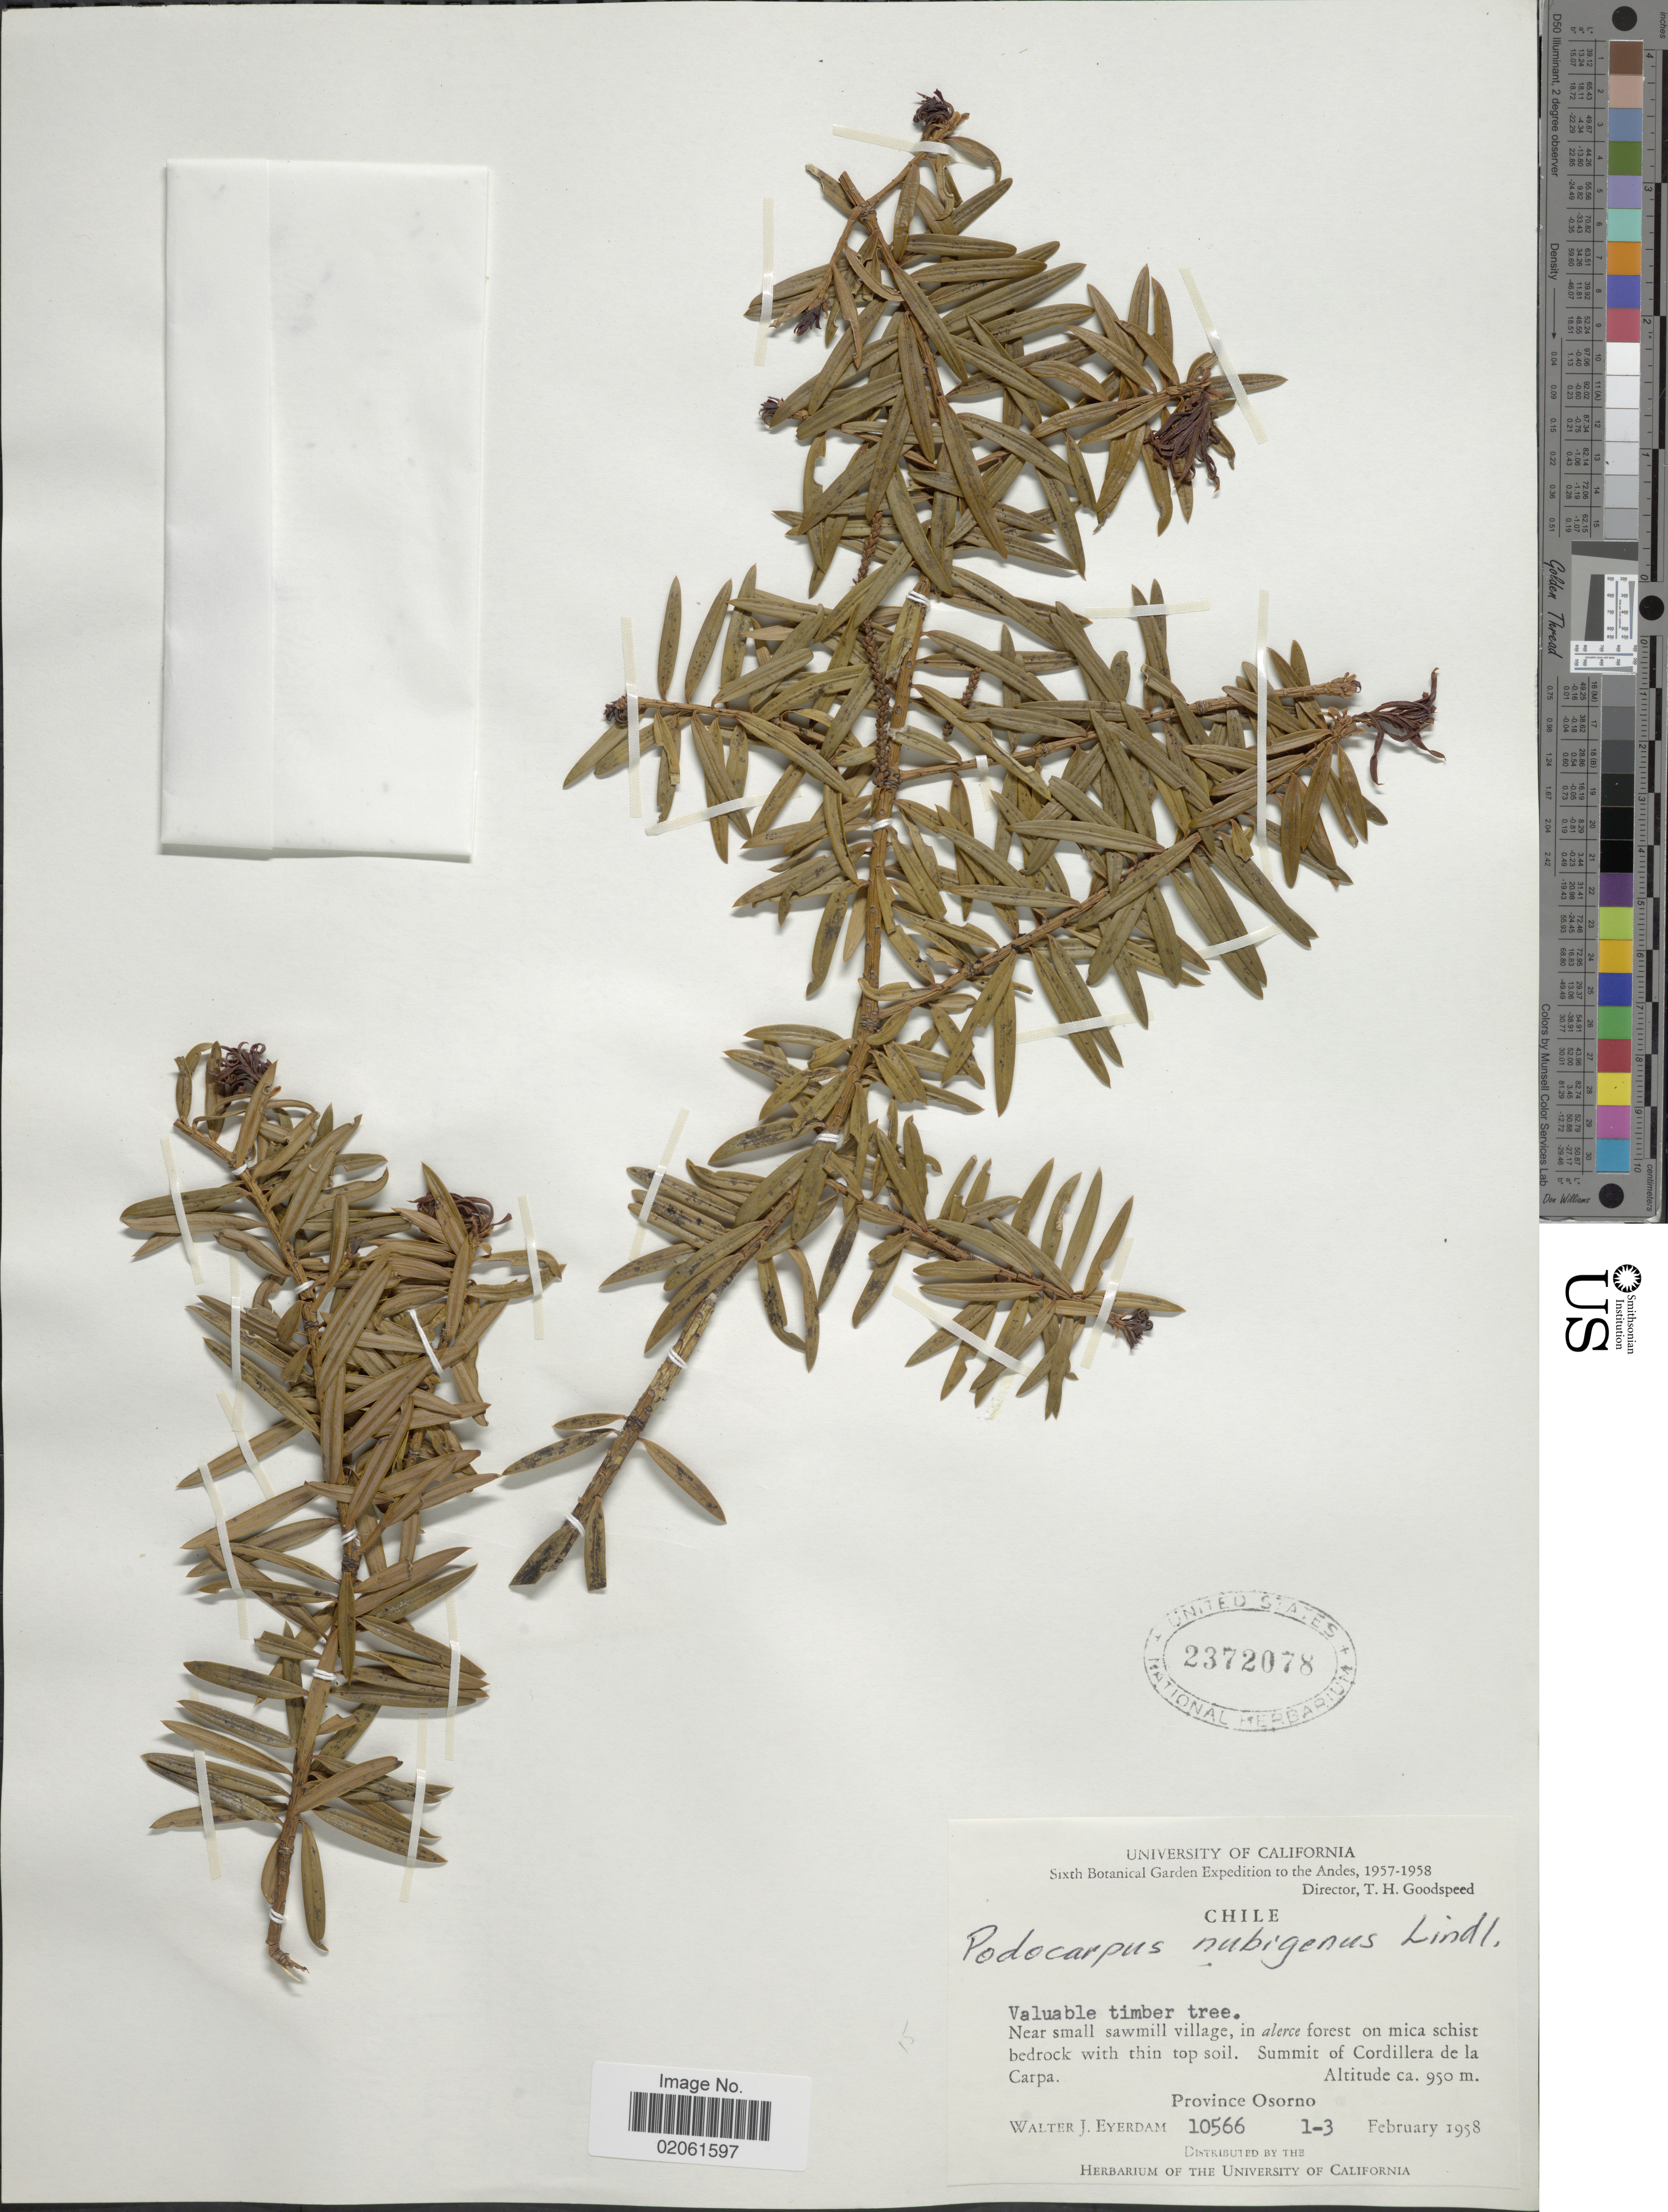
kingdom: Plantae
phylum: Tracheophyta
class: Pinopsida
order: Pinales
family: Podocarpaceae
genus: Podocarpus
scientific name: Podocarpus nubigenus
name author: Lindl.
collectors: W. J. Eyerdam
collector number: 10566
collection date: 1958-02-01/1958-05-03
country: Chile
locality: Near small sawmill village, in alerce forest on mica schit bedrock with thin top soil. Summmit of Cordillera de la Carpa.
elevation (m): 950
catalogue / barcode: US 2372078